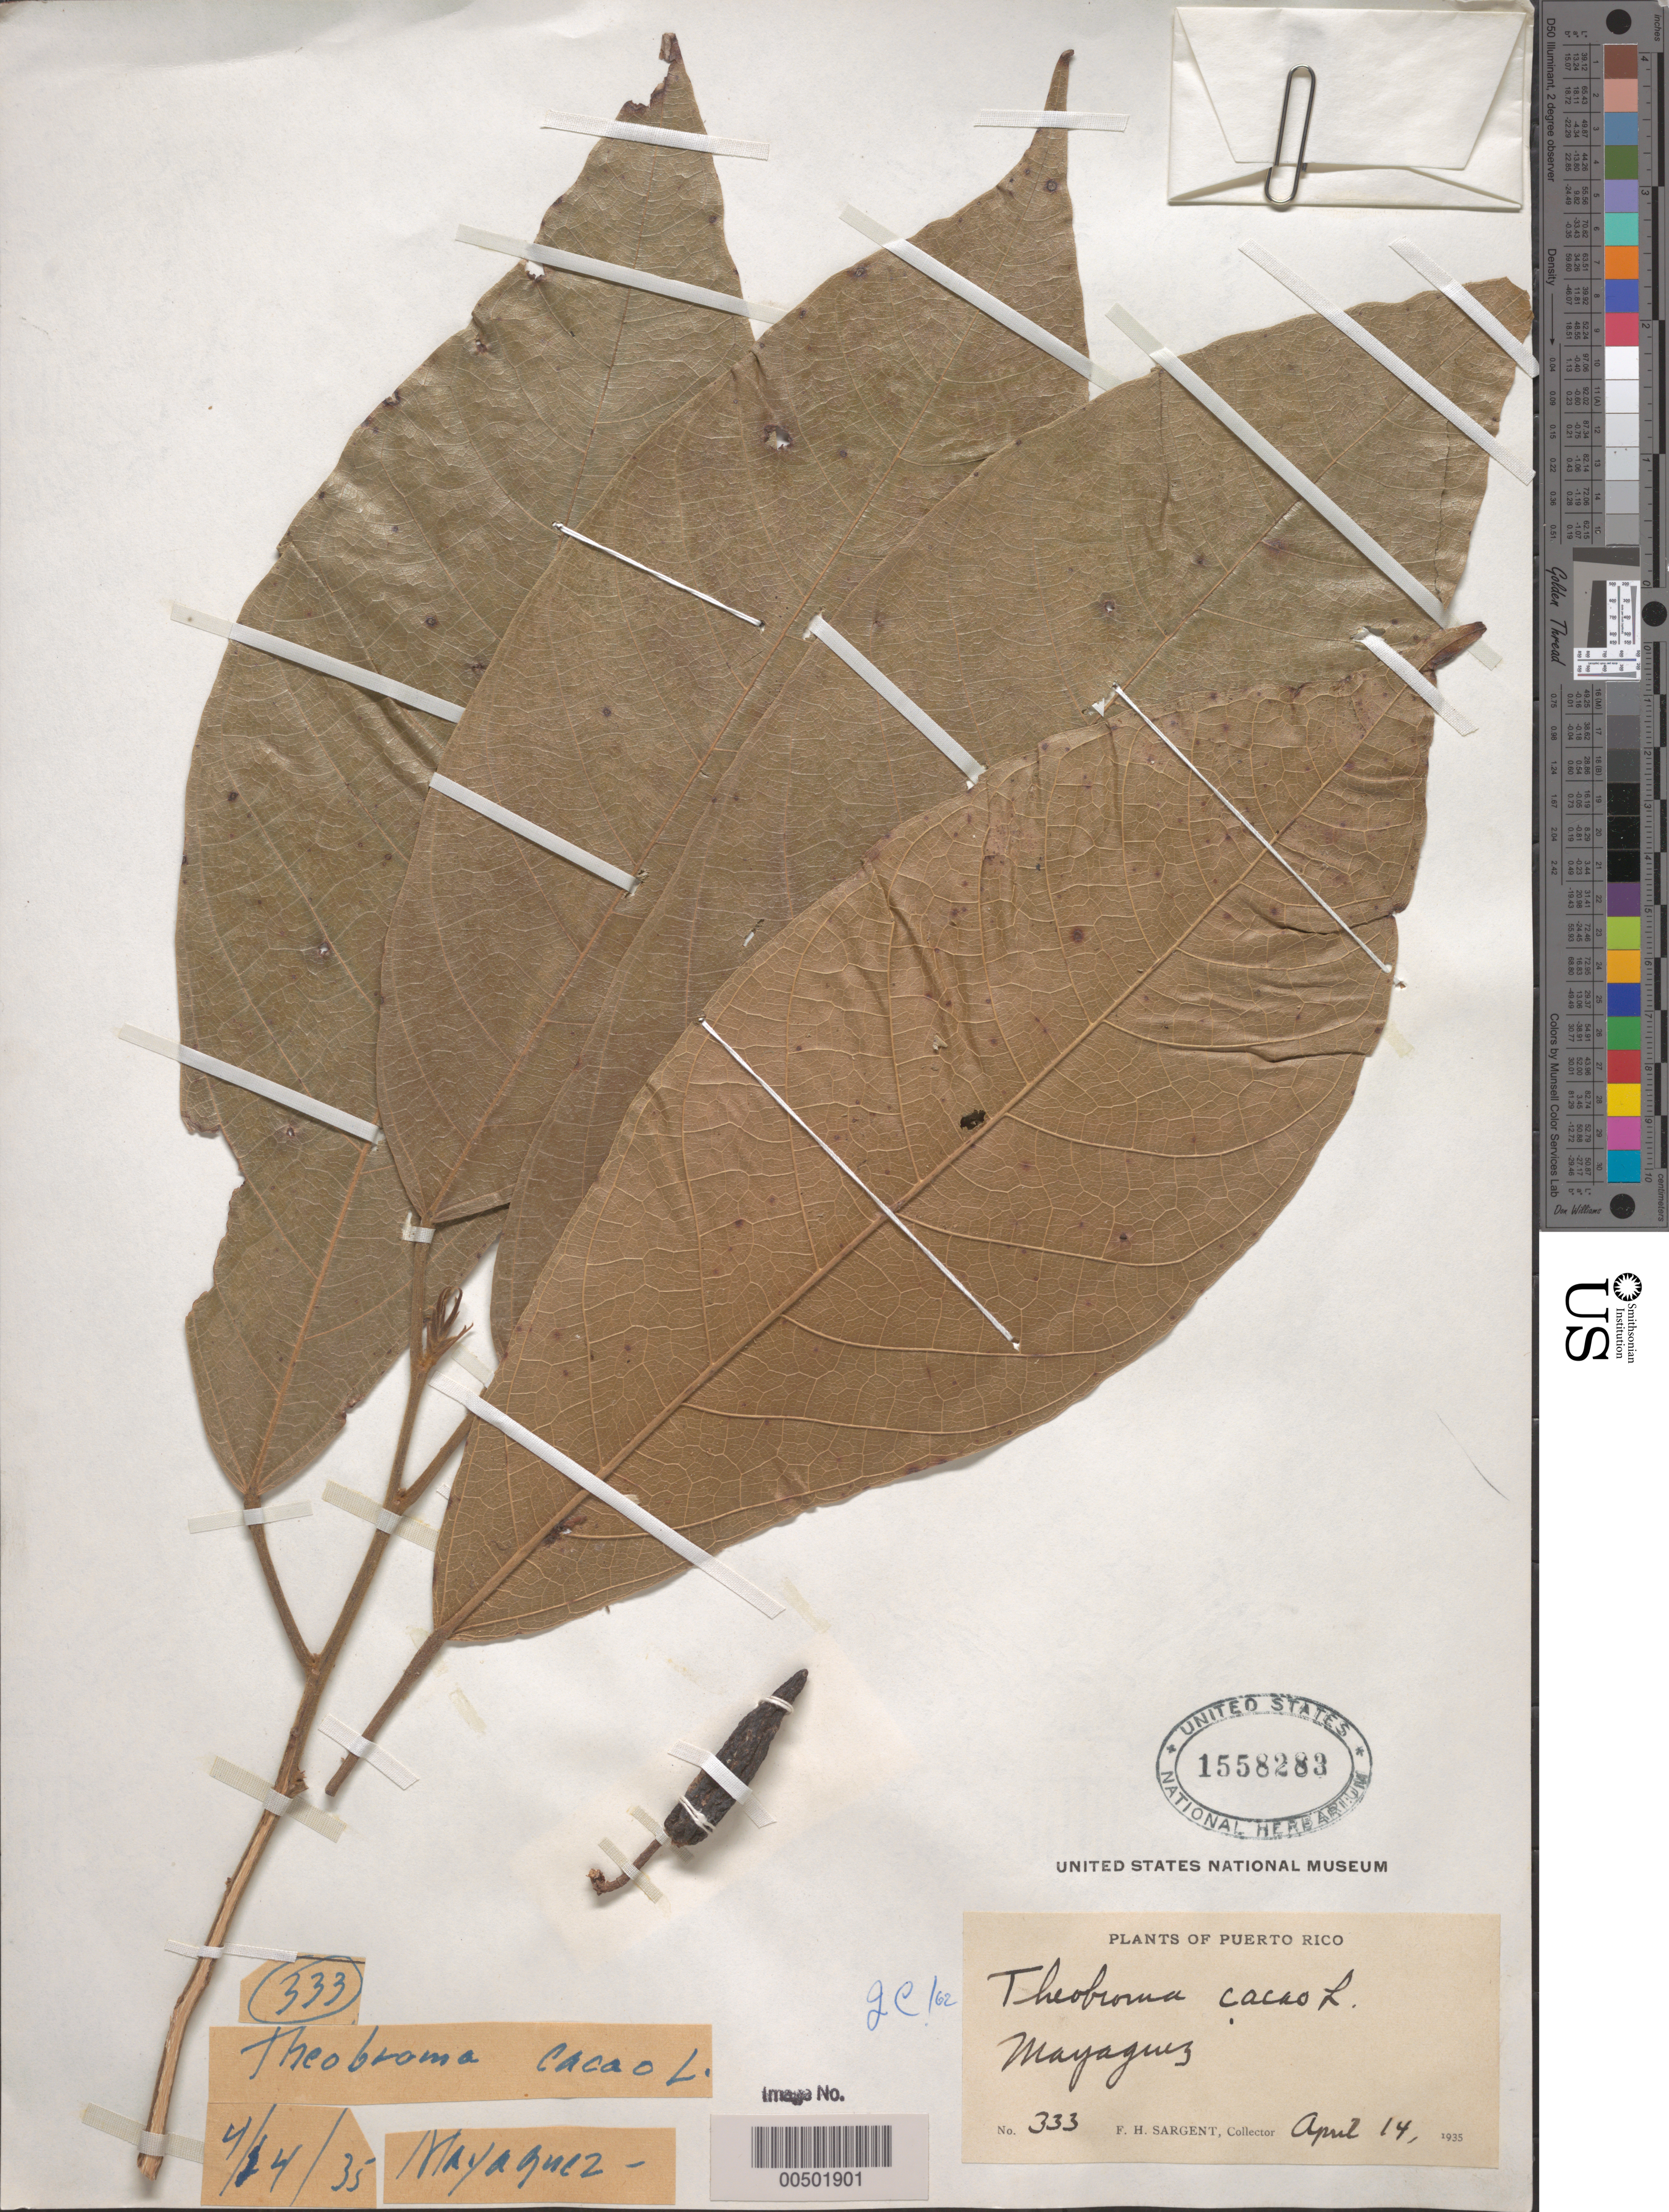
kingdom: Plantae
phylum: Tracheophyta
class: Magnoliopsida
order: Malvales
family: Malvaceae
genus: Theobroma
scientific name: Theobroma cacao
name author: L.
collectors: F. H. Sargent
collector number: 333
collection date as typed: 14 Apr 1935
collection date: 1935-04-14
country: Puerto Rico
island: Greater Antilles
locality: Mayaguez.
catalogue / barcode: US 1558283